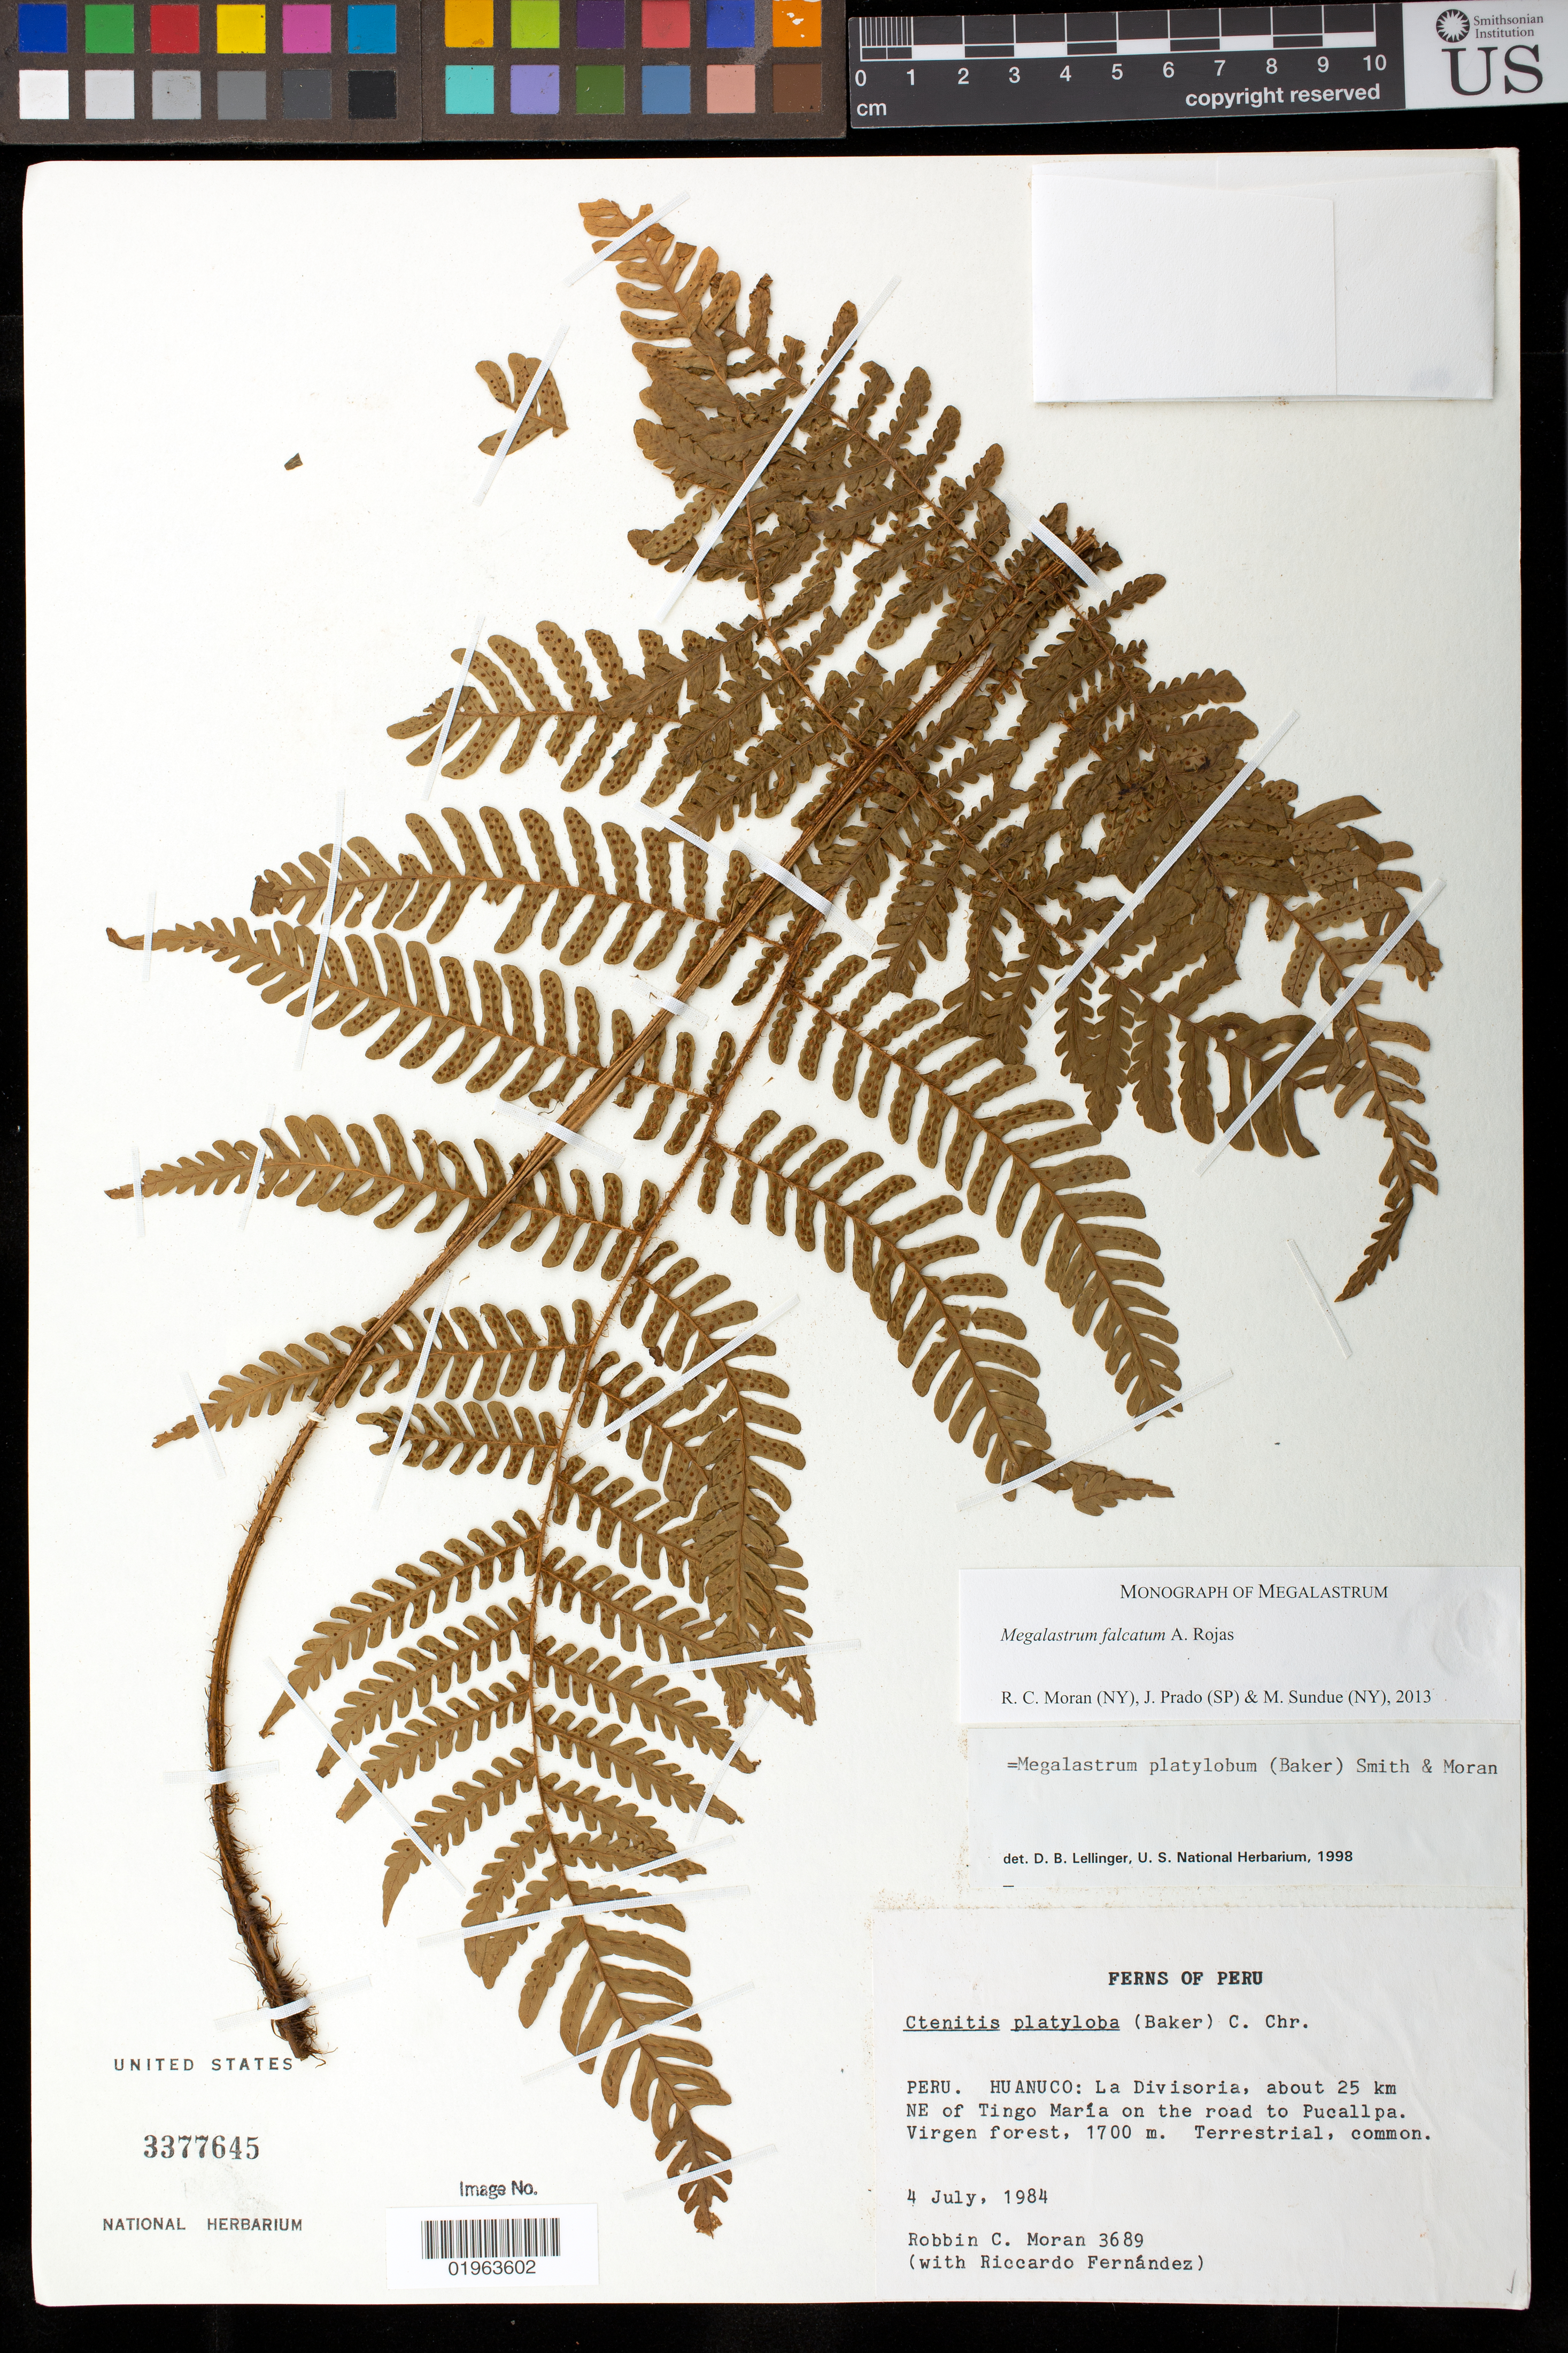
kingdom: Plantae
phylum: Tracheophyta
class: Polypodiopsida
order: Polypodiales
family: Dryopteridaceae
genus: Megalastrum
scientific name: Megalastrum falcatum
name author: A. Rojas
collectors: R. C. Moran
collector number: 3689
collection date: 1984-07-04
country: Peru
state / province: Huánuco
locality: La Divisoria, 25 km NE of Tingo Maria on the road to the road to Pucallpa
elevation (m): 1700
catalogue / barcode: US 3377645